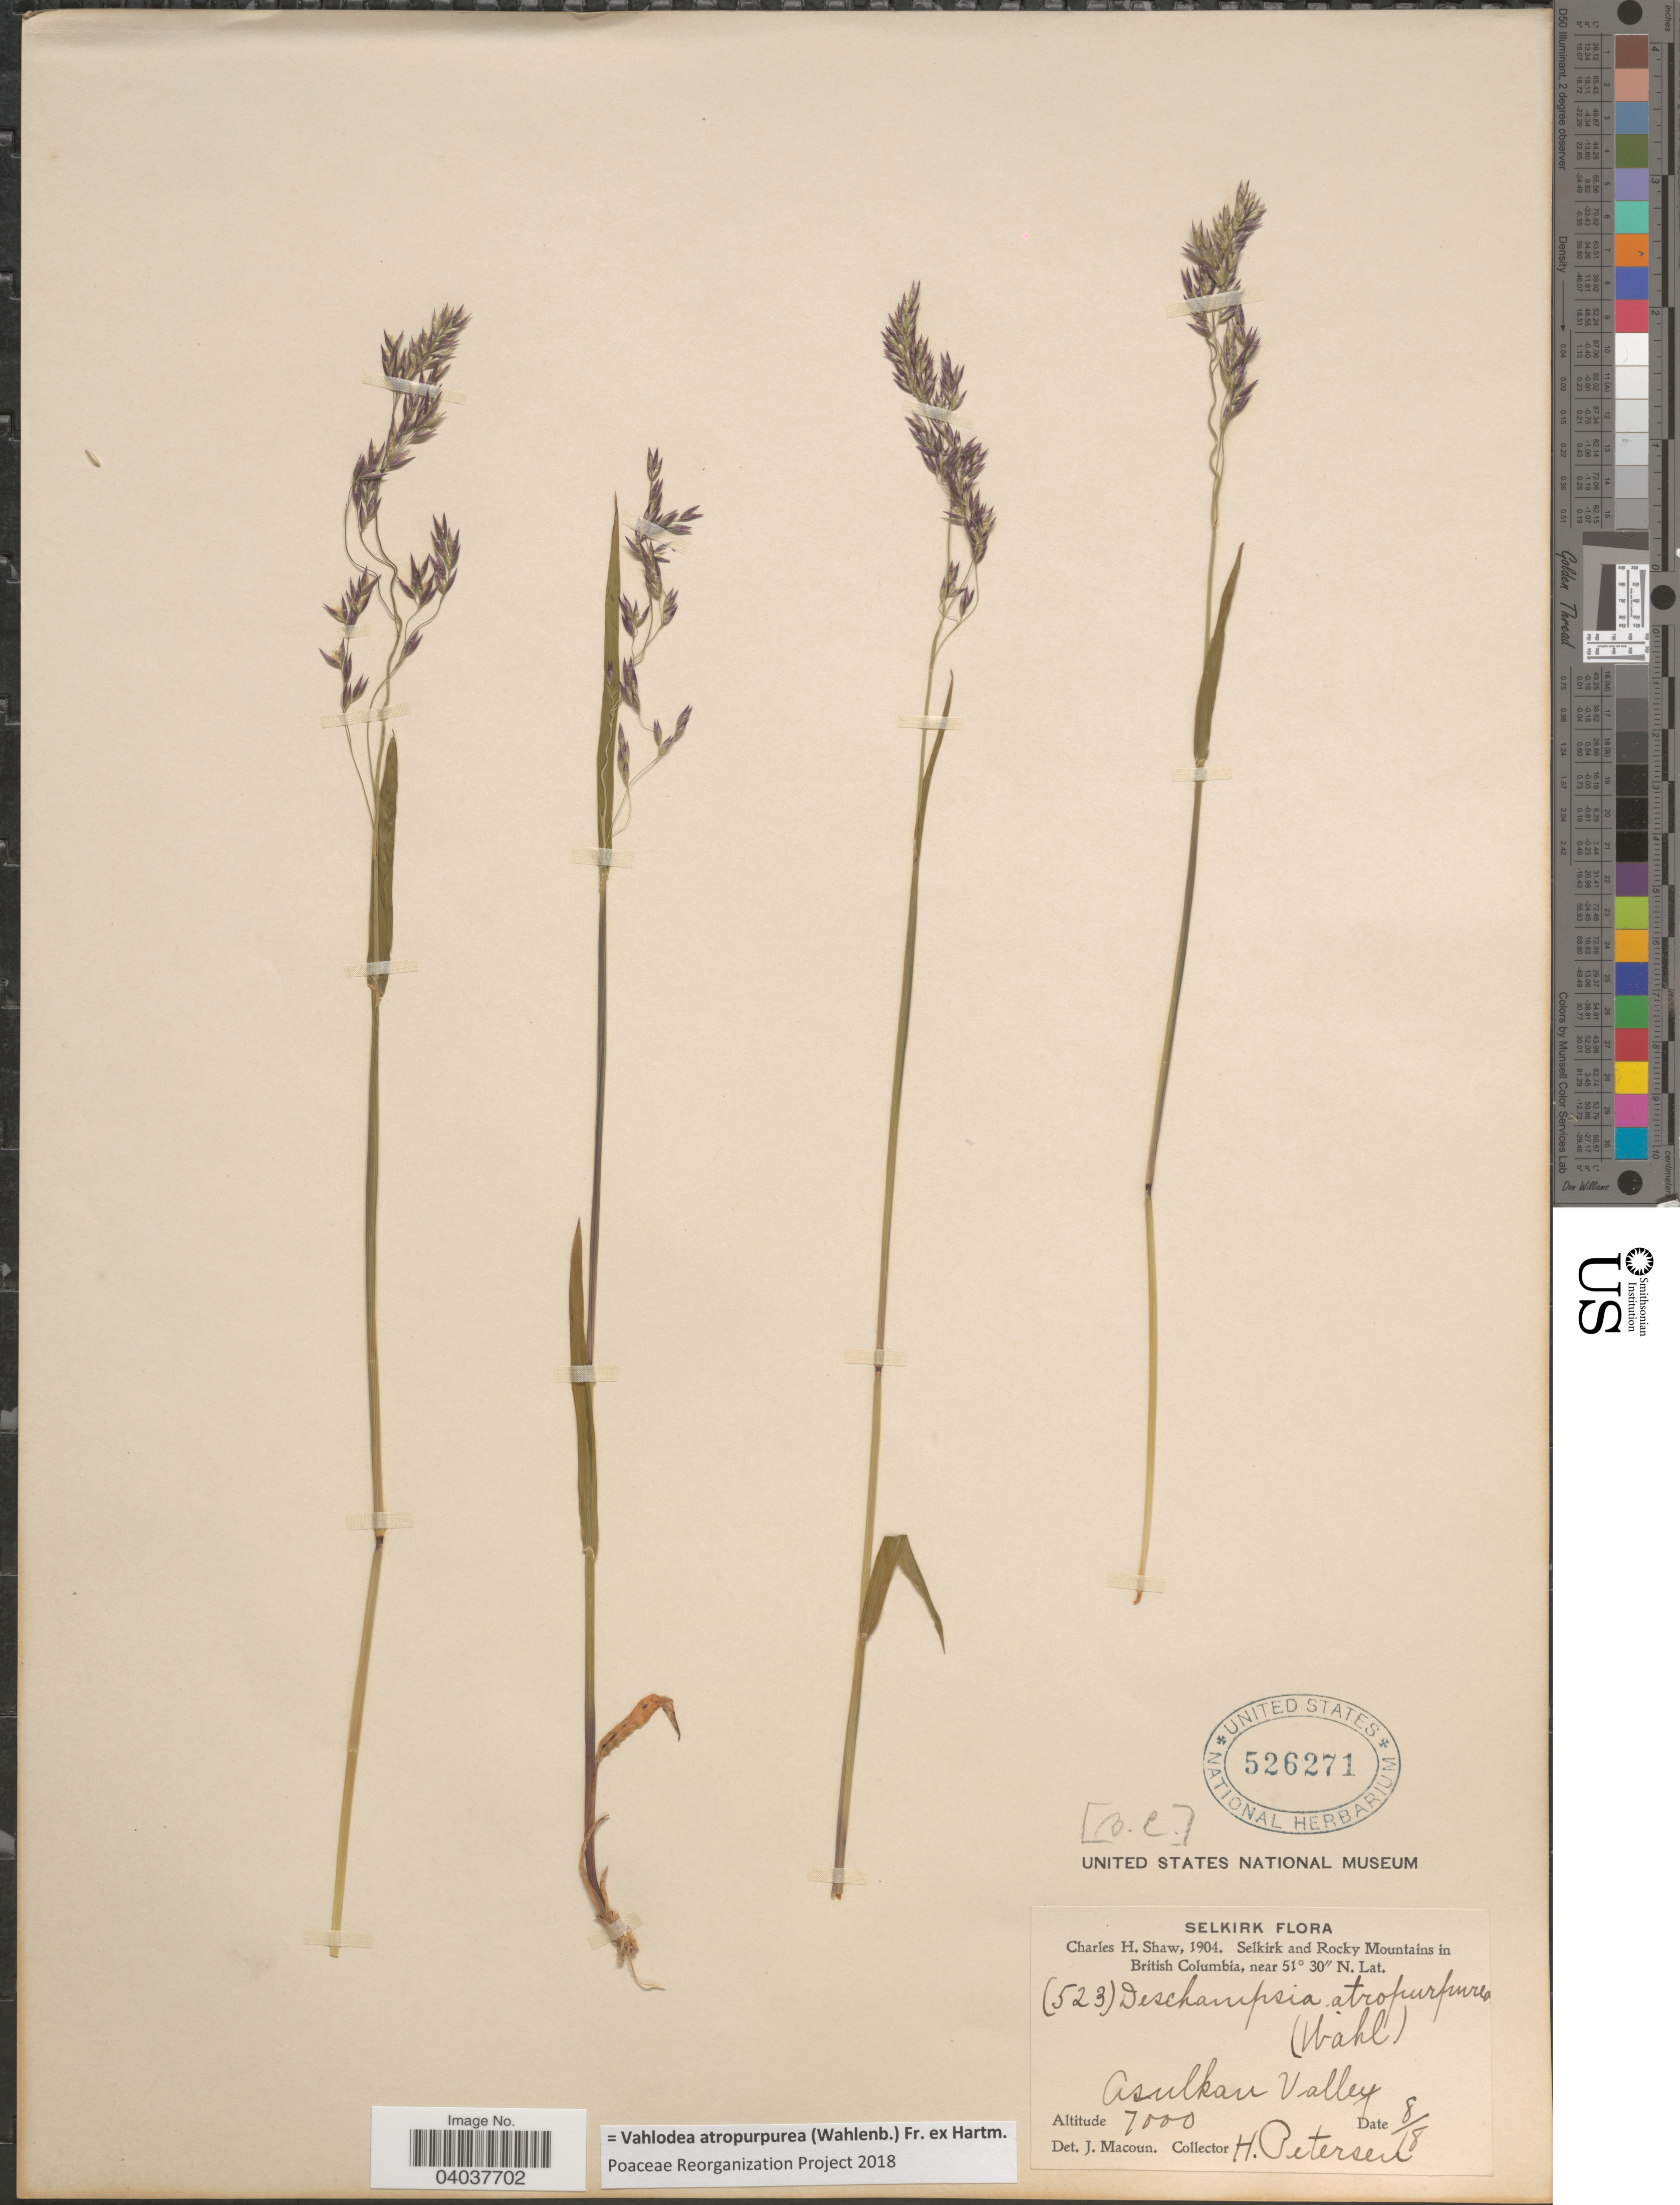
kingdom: Plantae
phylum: Tracheophyta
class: Liliopsida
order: Poales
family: Poaceae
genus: Vahlodea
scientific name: Vahlodea atropurpurea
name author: (Wahlenb.) Fr. ex Hartm.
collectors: H. Petersen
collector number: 523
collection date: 1904-08-18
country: Canada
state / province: British Columbia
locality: Selkirk. Selkirk and Rocky Mountains in British Columbia. Asulkan Valley.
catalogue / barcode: US 526271